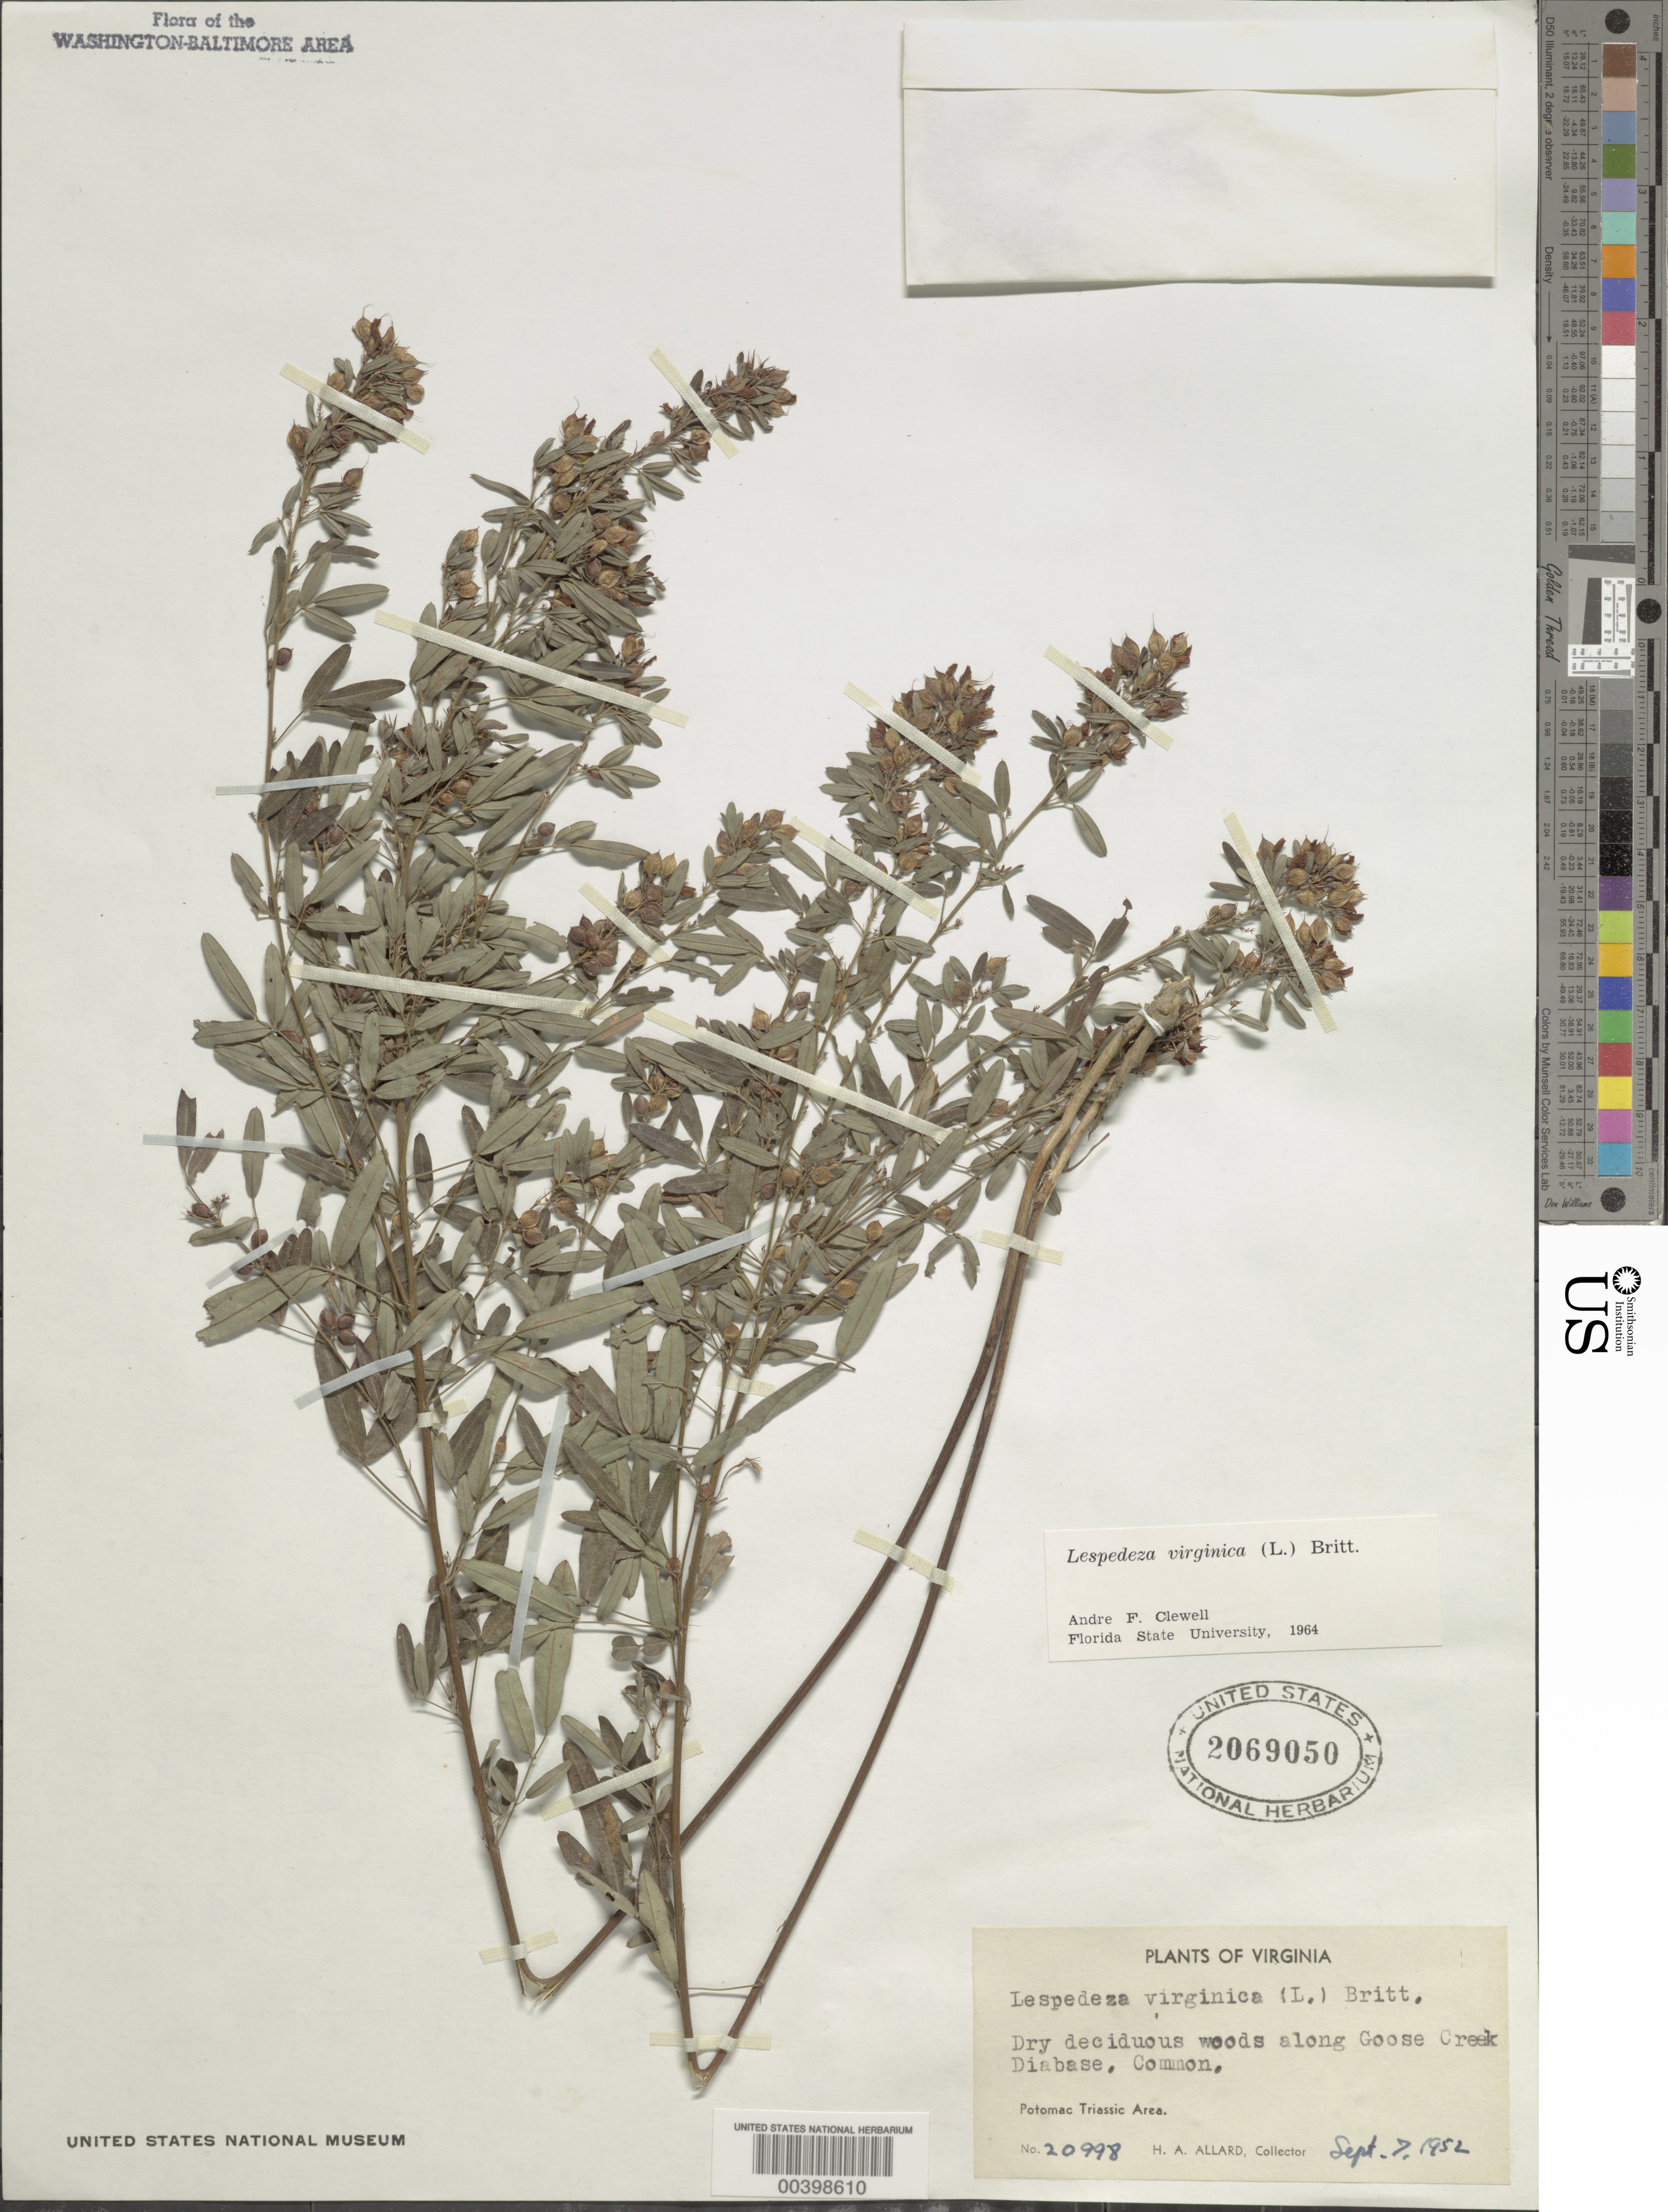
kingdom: Plantae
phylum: Tracheophyta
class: Magnoliopsida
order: Fabales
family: Fabaceae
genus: Lespedeza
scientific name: Lespedeza virginica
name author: (L.) Britton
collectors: H. A. Allard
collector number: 20998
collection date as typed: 07 Sep 1952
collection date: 1952-09-07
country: United States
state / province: Virginia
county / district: Loudoun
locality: Goose Creek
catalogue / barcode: US 2069050